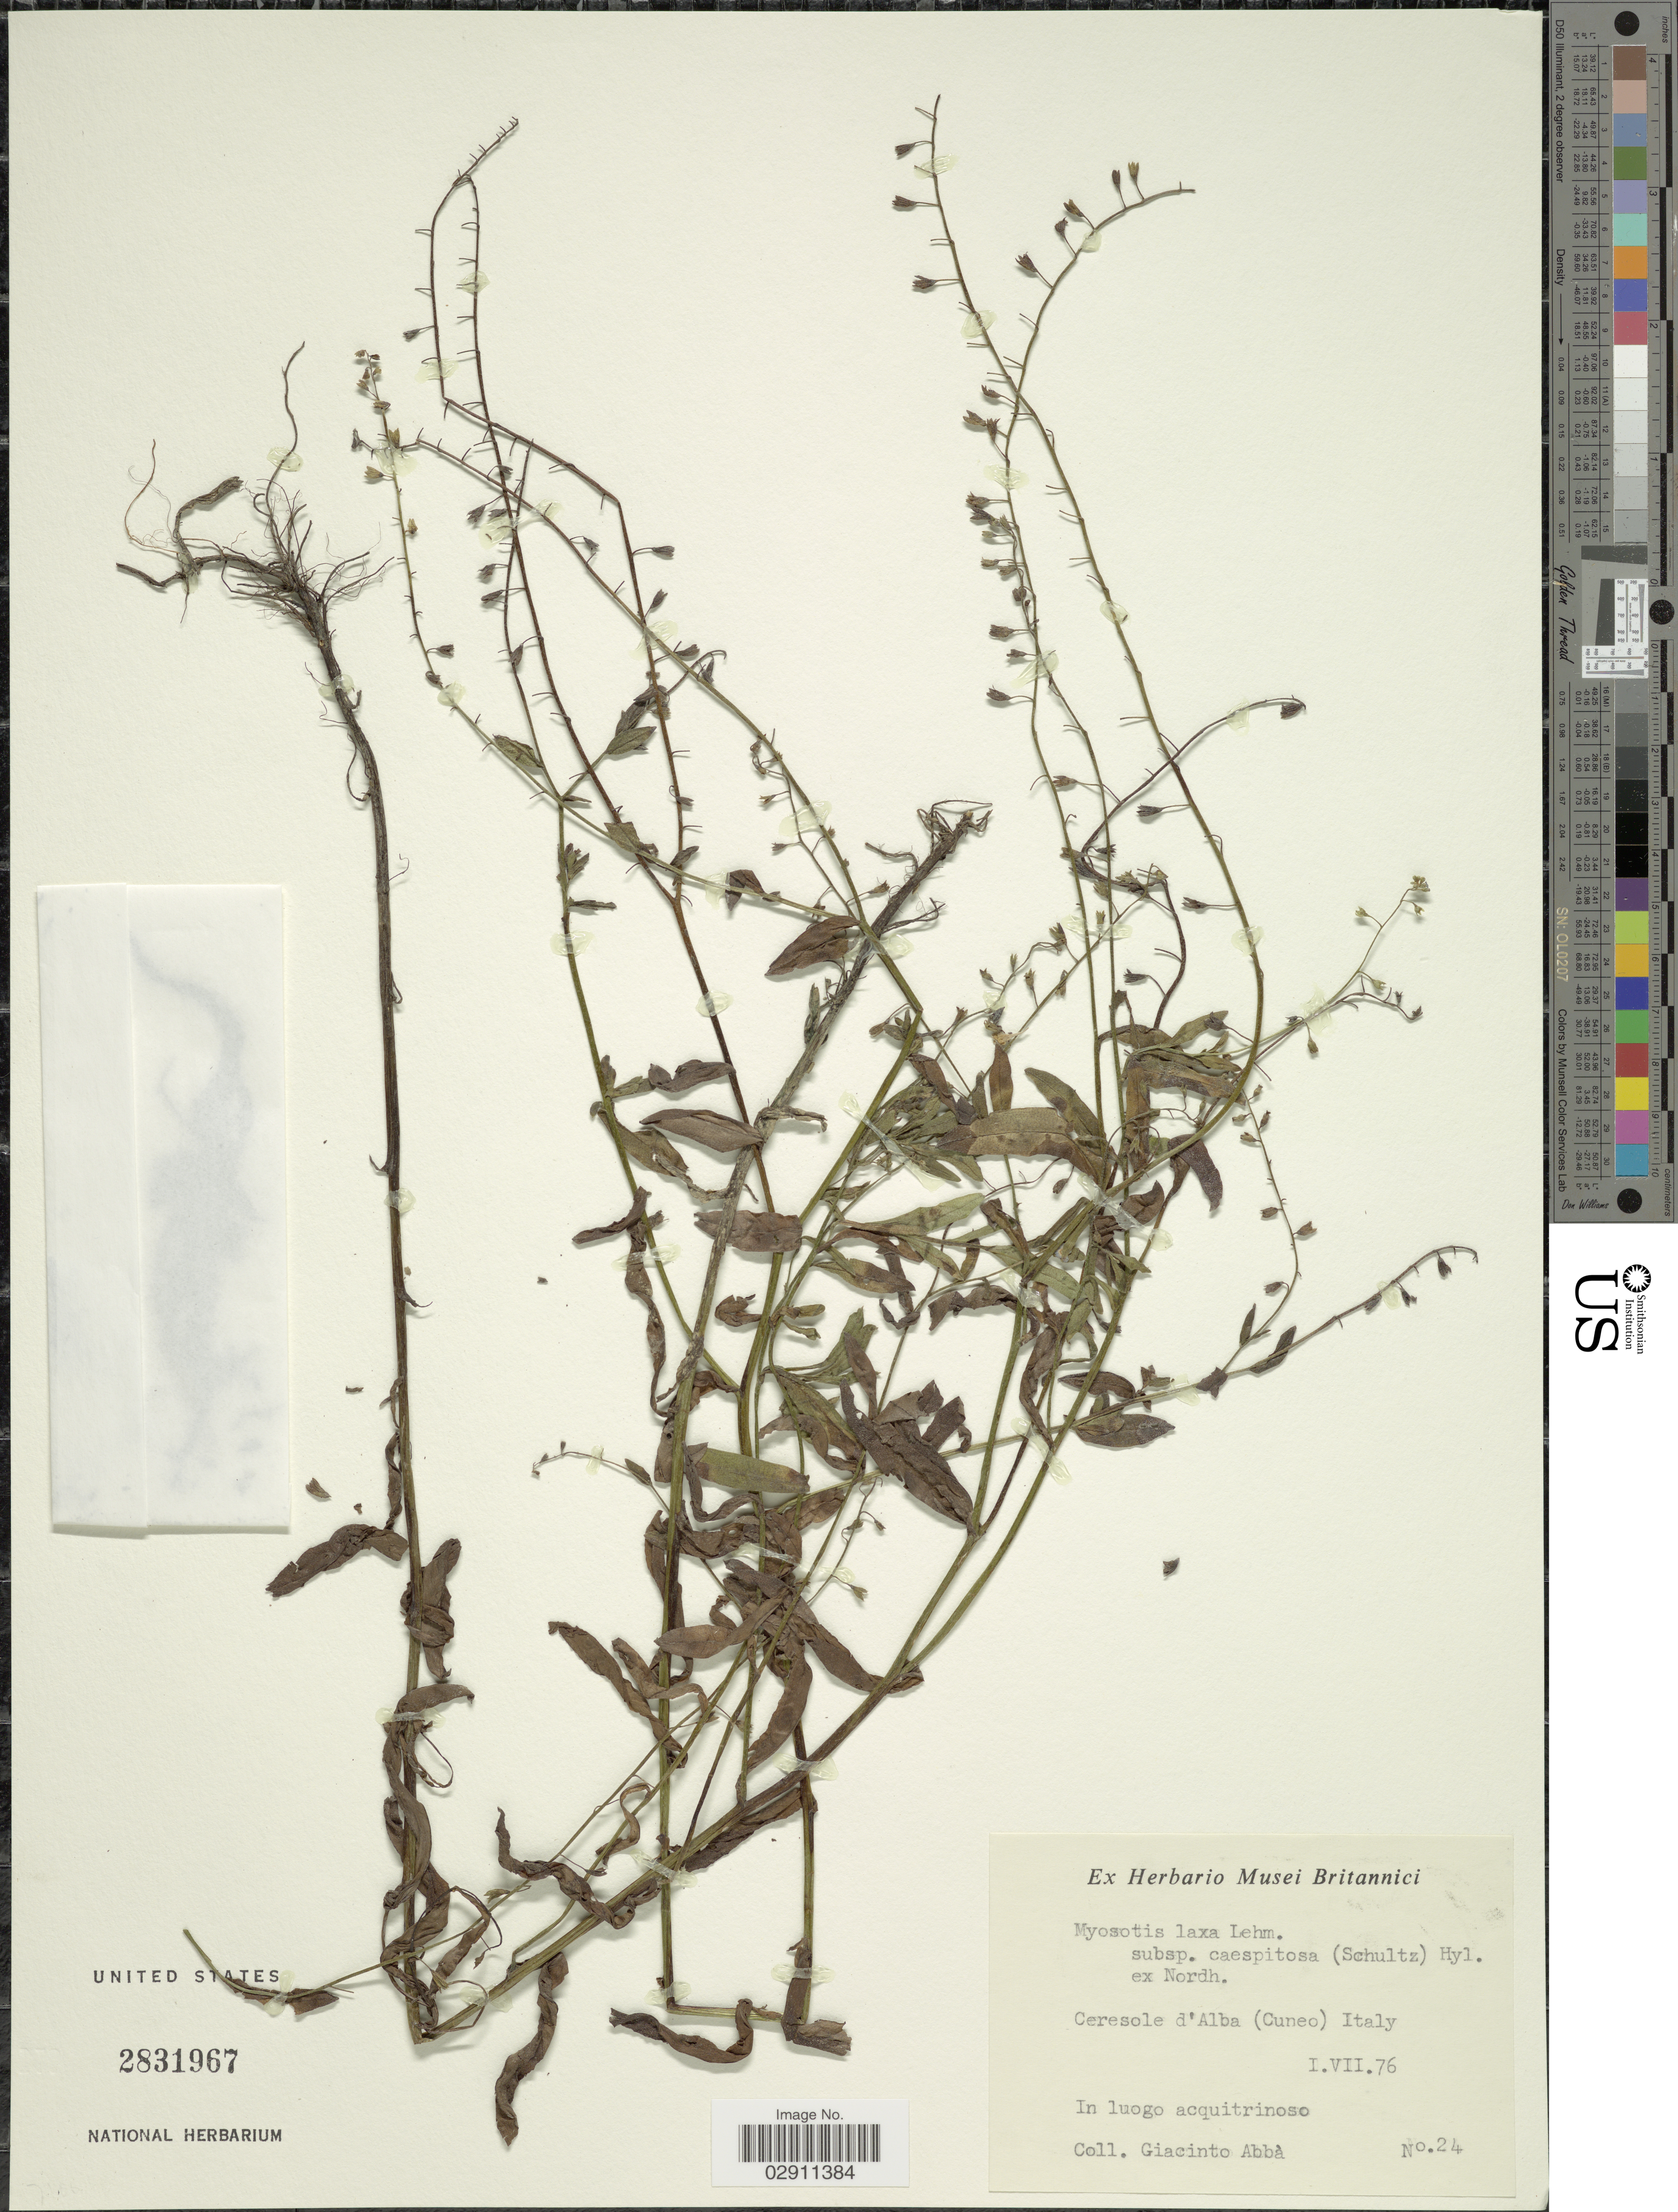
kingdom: Plantae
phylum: Tracheophyta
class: Magnoliopsida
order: Boraginales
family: Boraginaceae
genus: Myosotis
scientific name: Myosotis caespitosa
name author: Schultz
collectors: G. Abbà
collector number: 24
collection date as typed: Transcribed d/m/y: 1/7/76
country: Italy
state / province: Piedmont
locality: Ceresole d'Alba (Cuneo).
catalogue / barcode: US 2831967